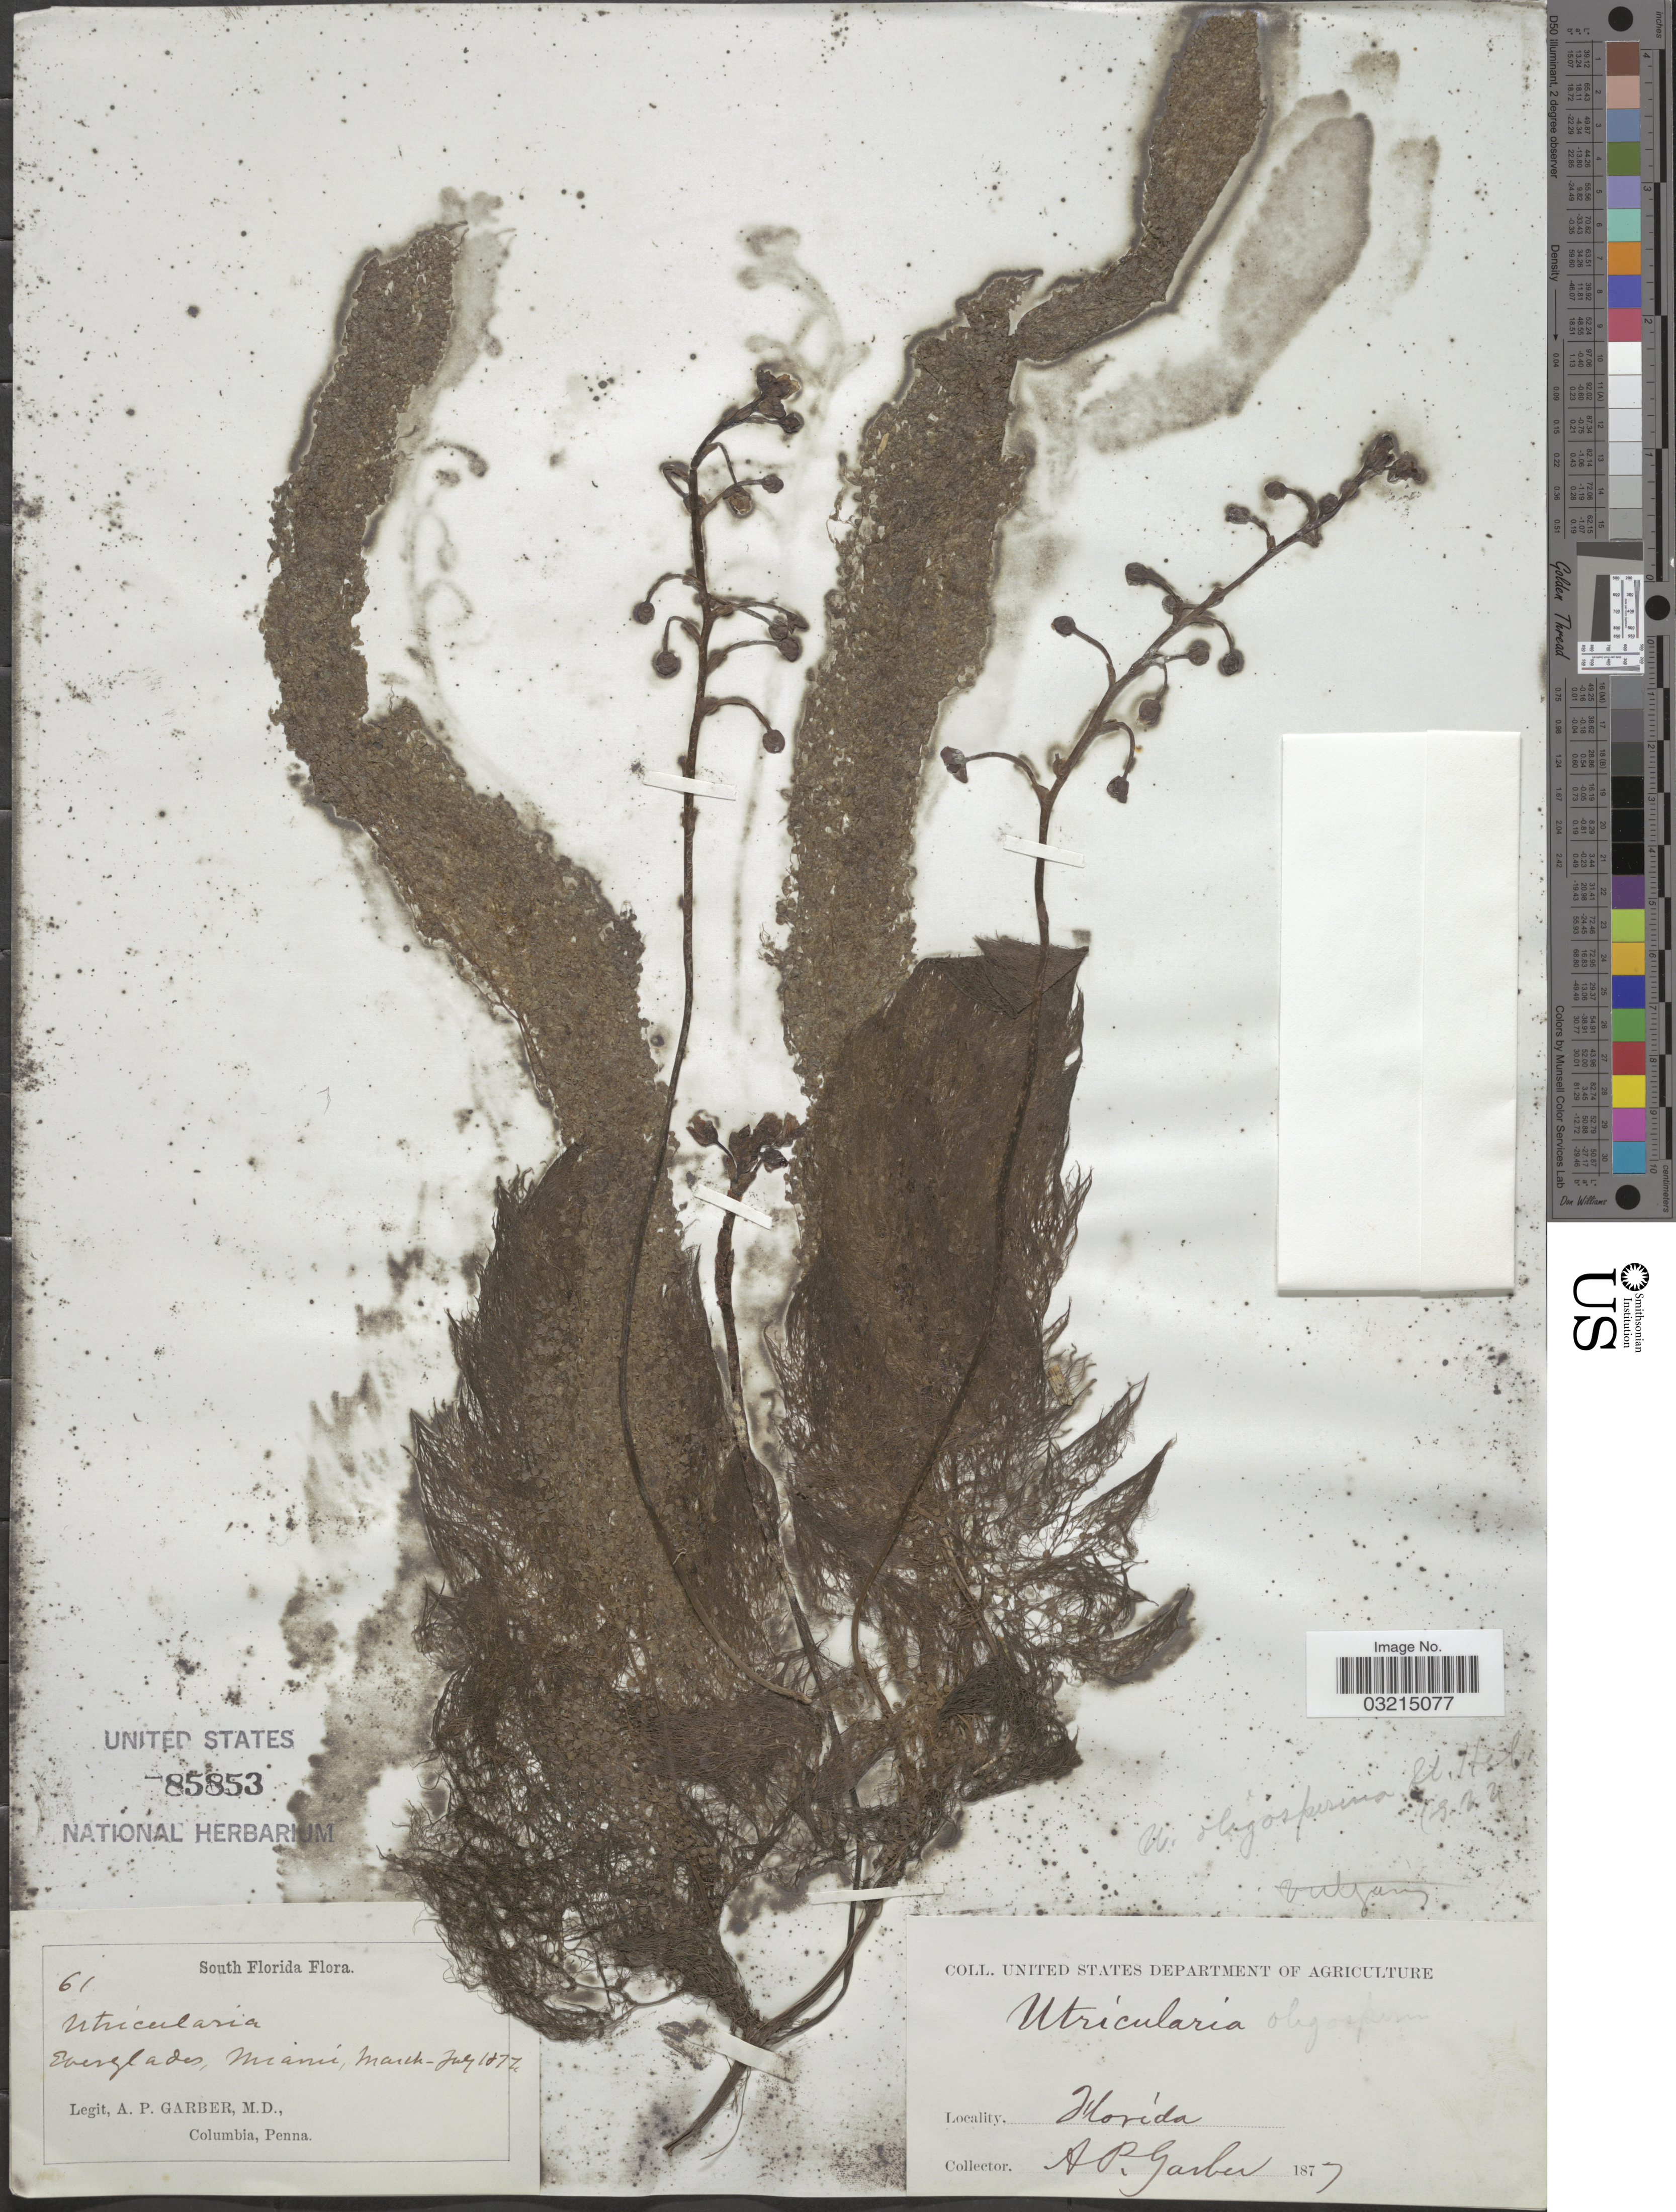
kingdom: Plantae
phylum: Tracheophyta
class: Magnoliopsida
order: Lamiales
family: Lentibulariaceae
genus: Utricularia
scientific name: Utricularia foliosa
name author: L.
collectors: A. P. Garber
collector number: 61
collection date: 1877-03/1877-07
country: United States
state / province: Florida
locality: South Florida. Everglades Miami.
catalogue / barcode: US 85853